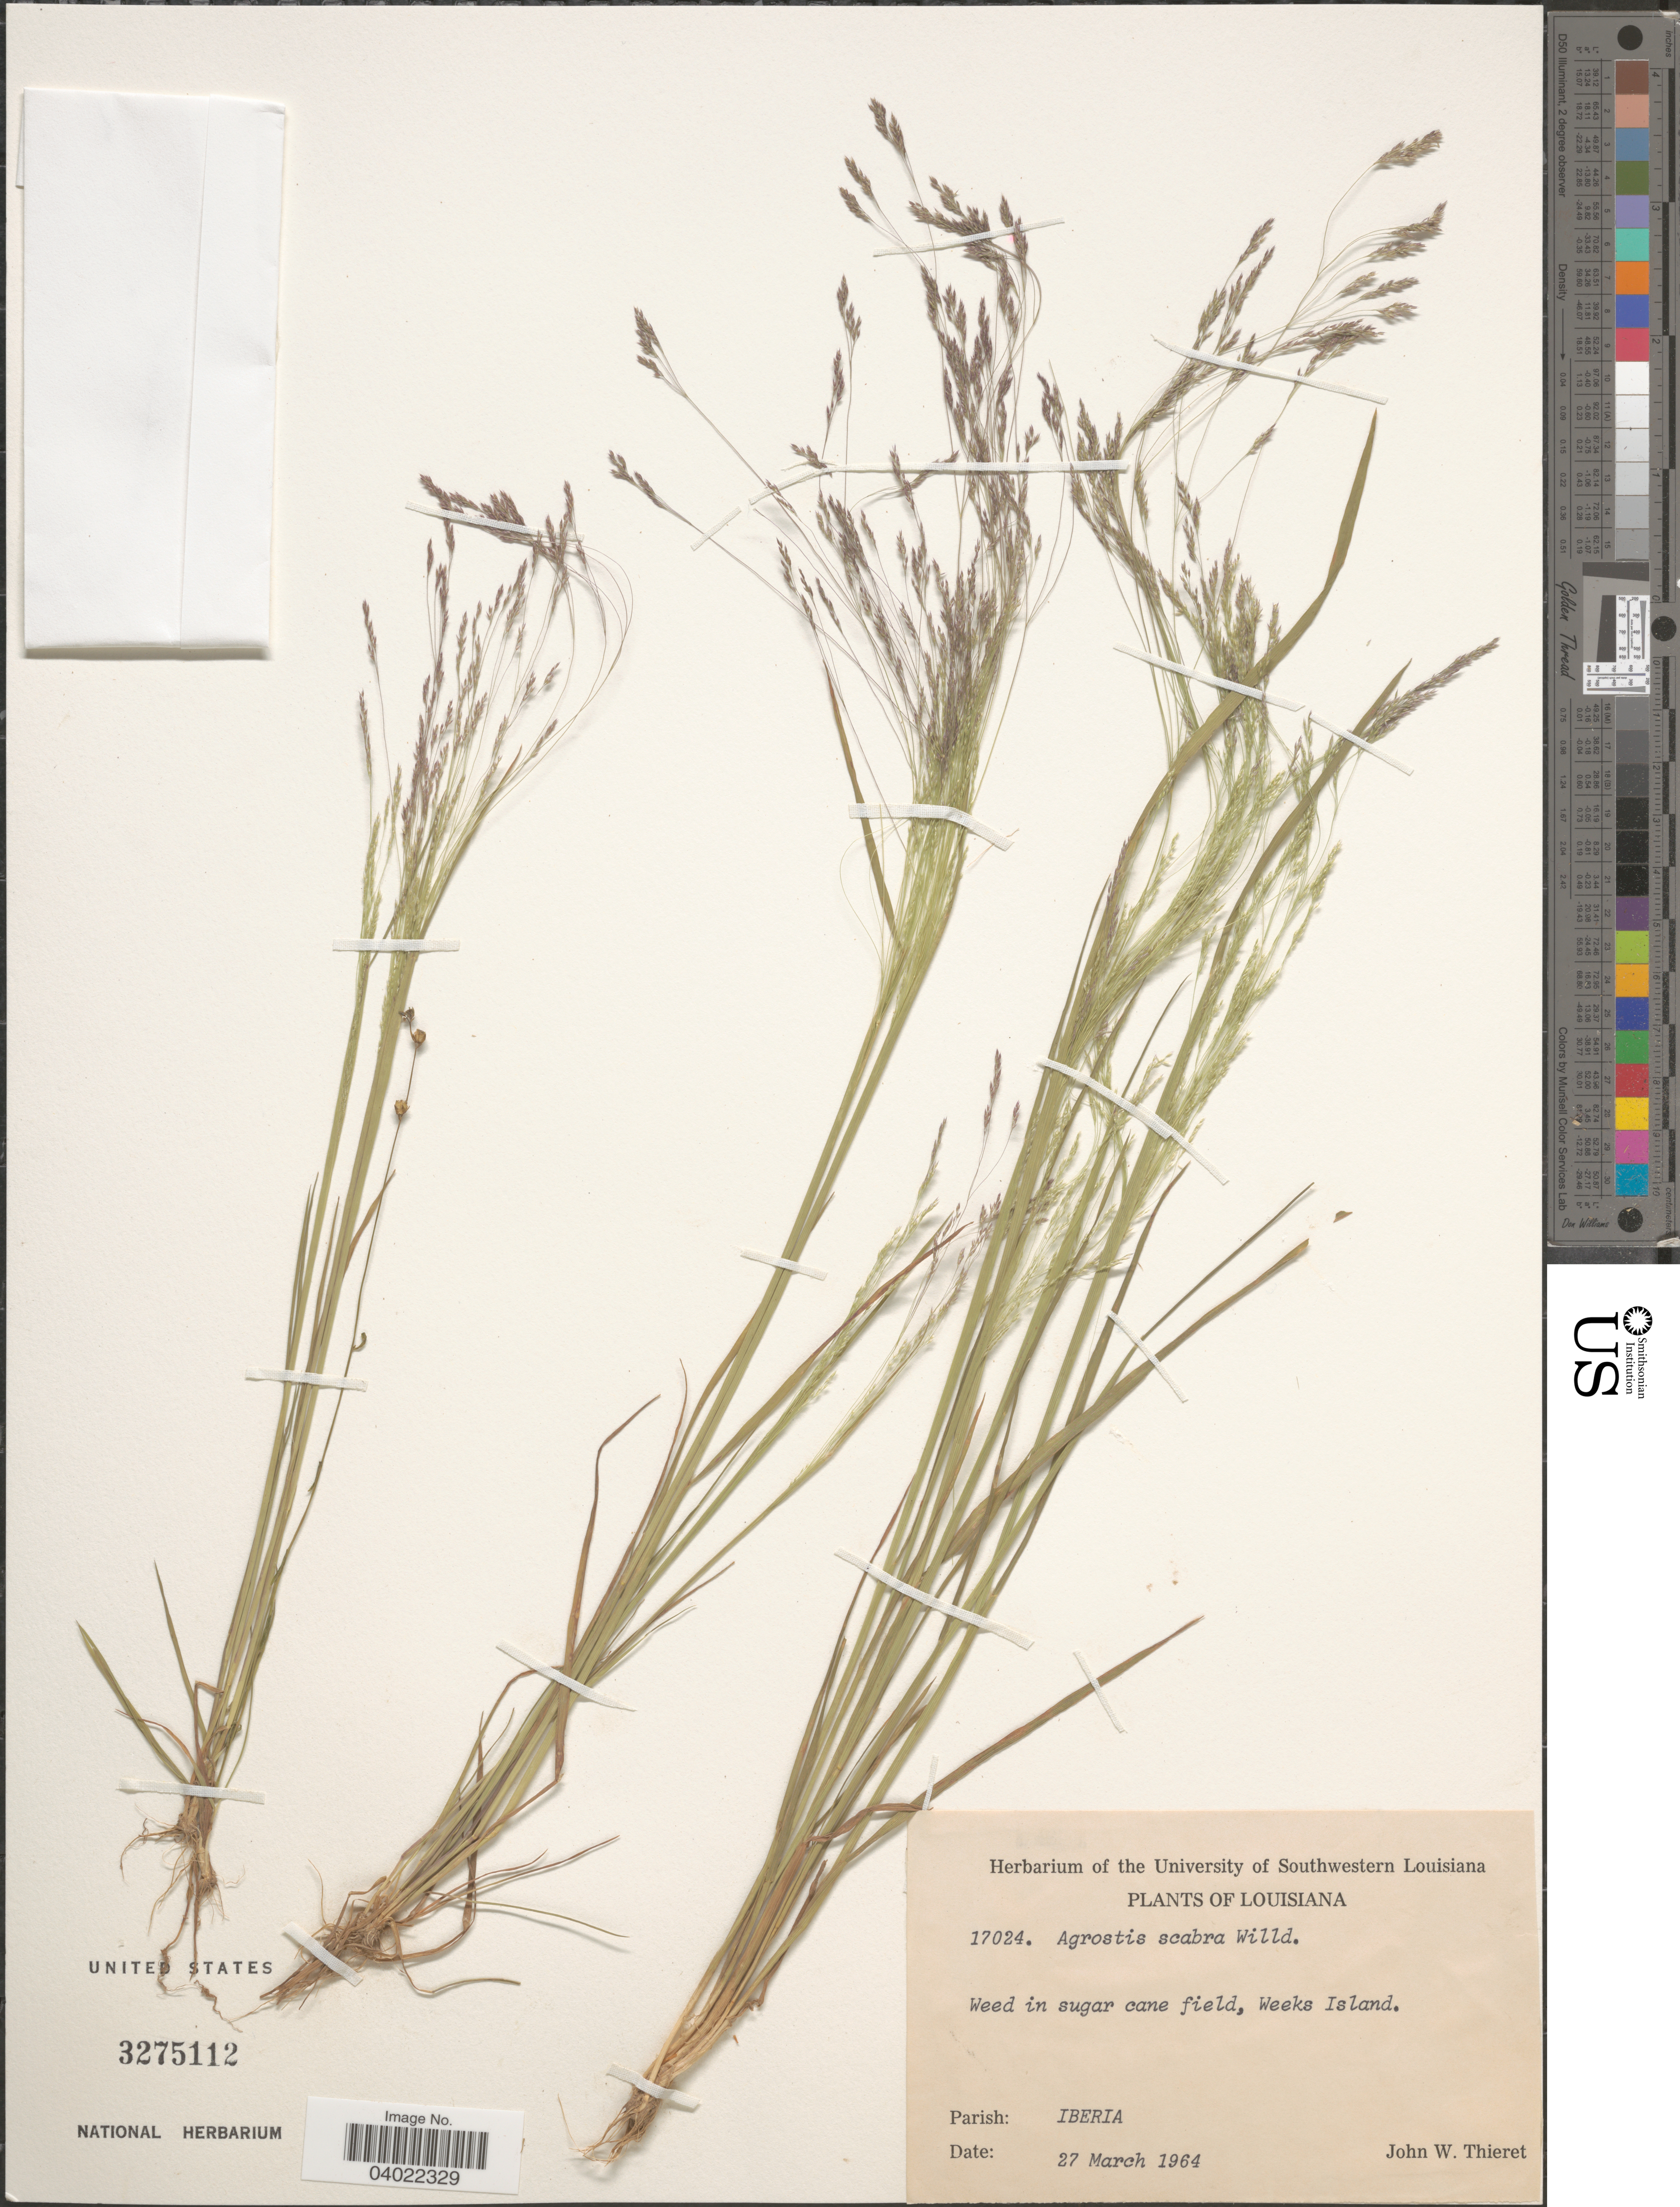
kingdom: Plantae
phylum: Tracheophyta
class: Liliopsida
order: Poales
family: Poaceae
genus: Agrostis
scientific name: Agrostis scabra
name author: Willd.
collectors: J. W. Thieret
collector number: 17024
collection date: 1964-03-27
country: United States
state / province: Louisiana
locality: In sugar cane field, Weeks Island. Parish: Iberia.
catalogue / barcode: US 3275112